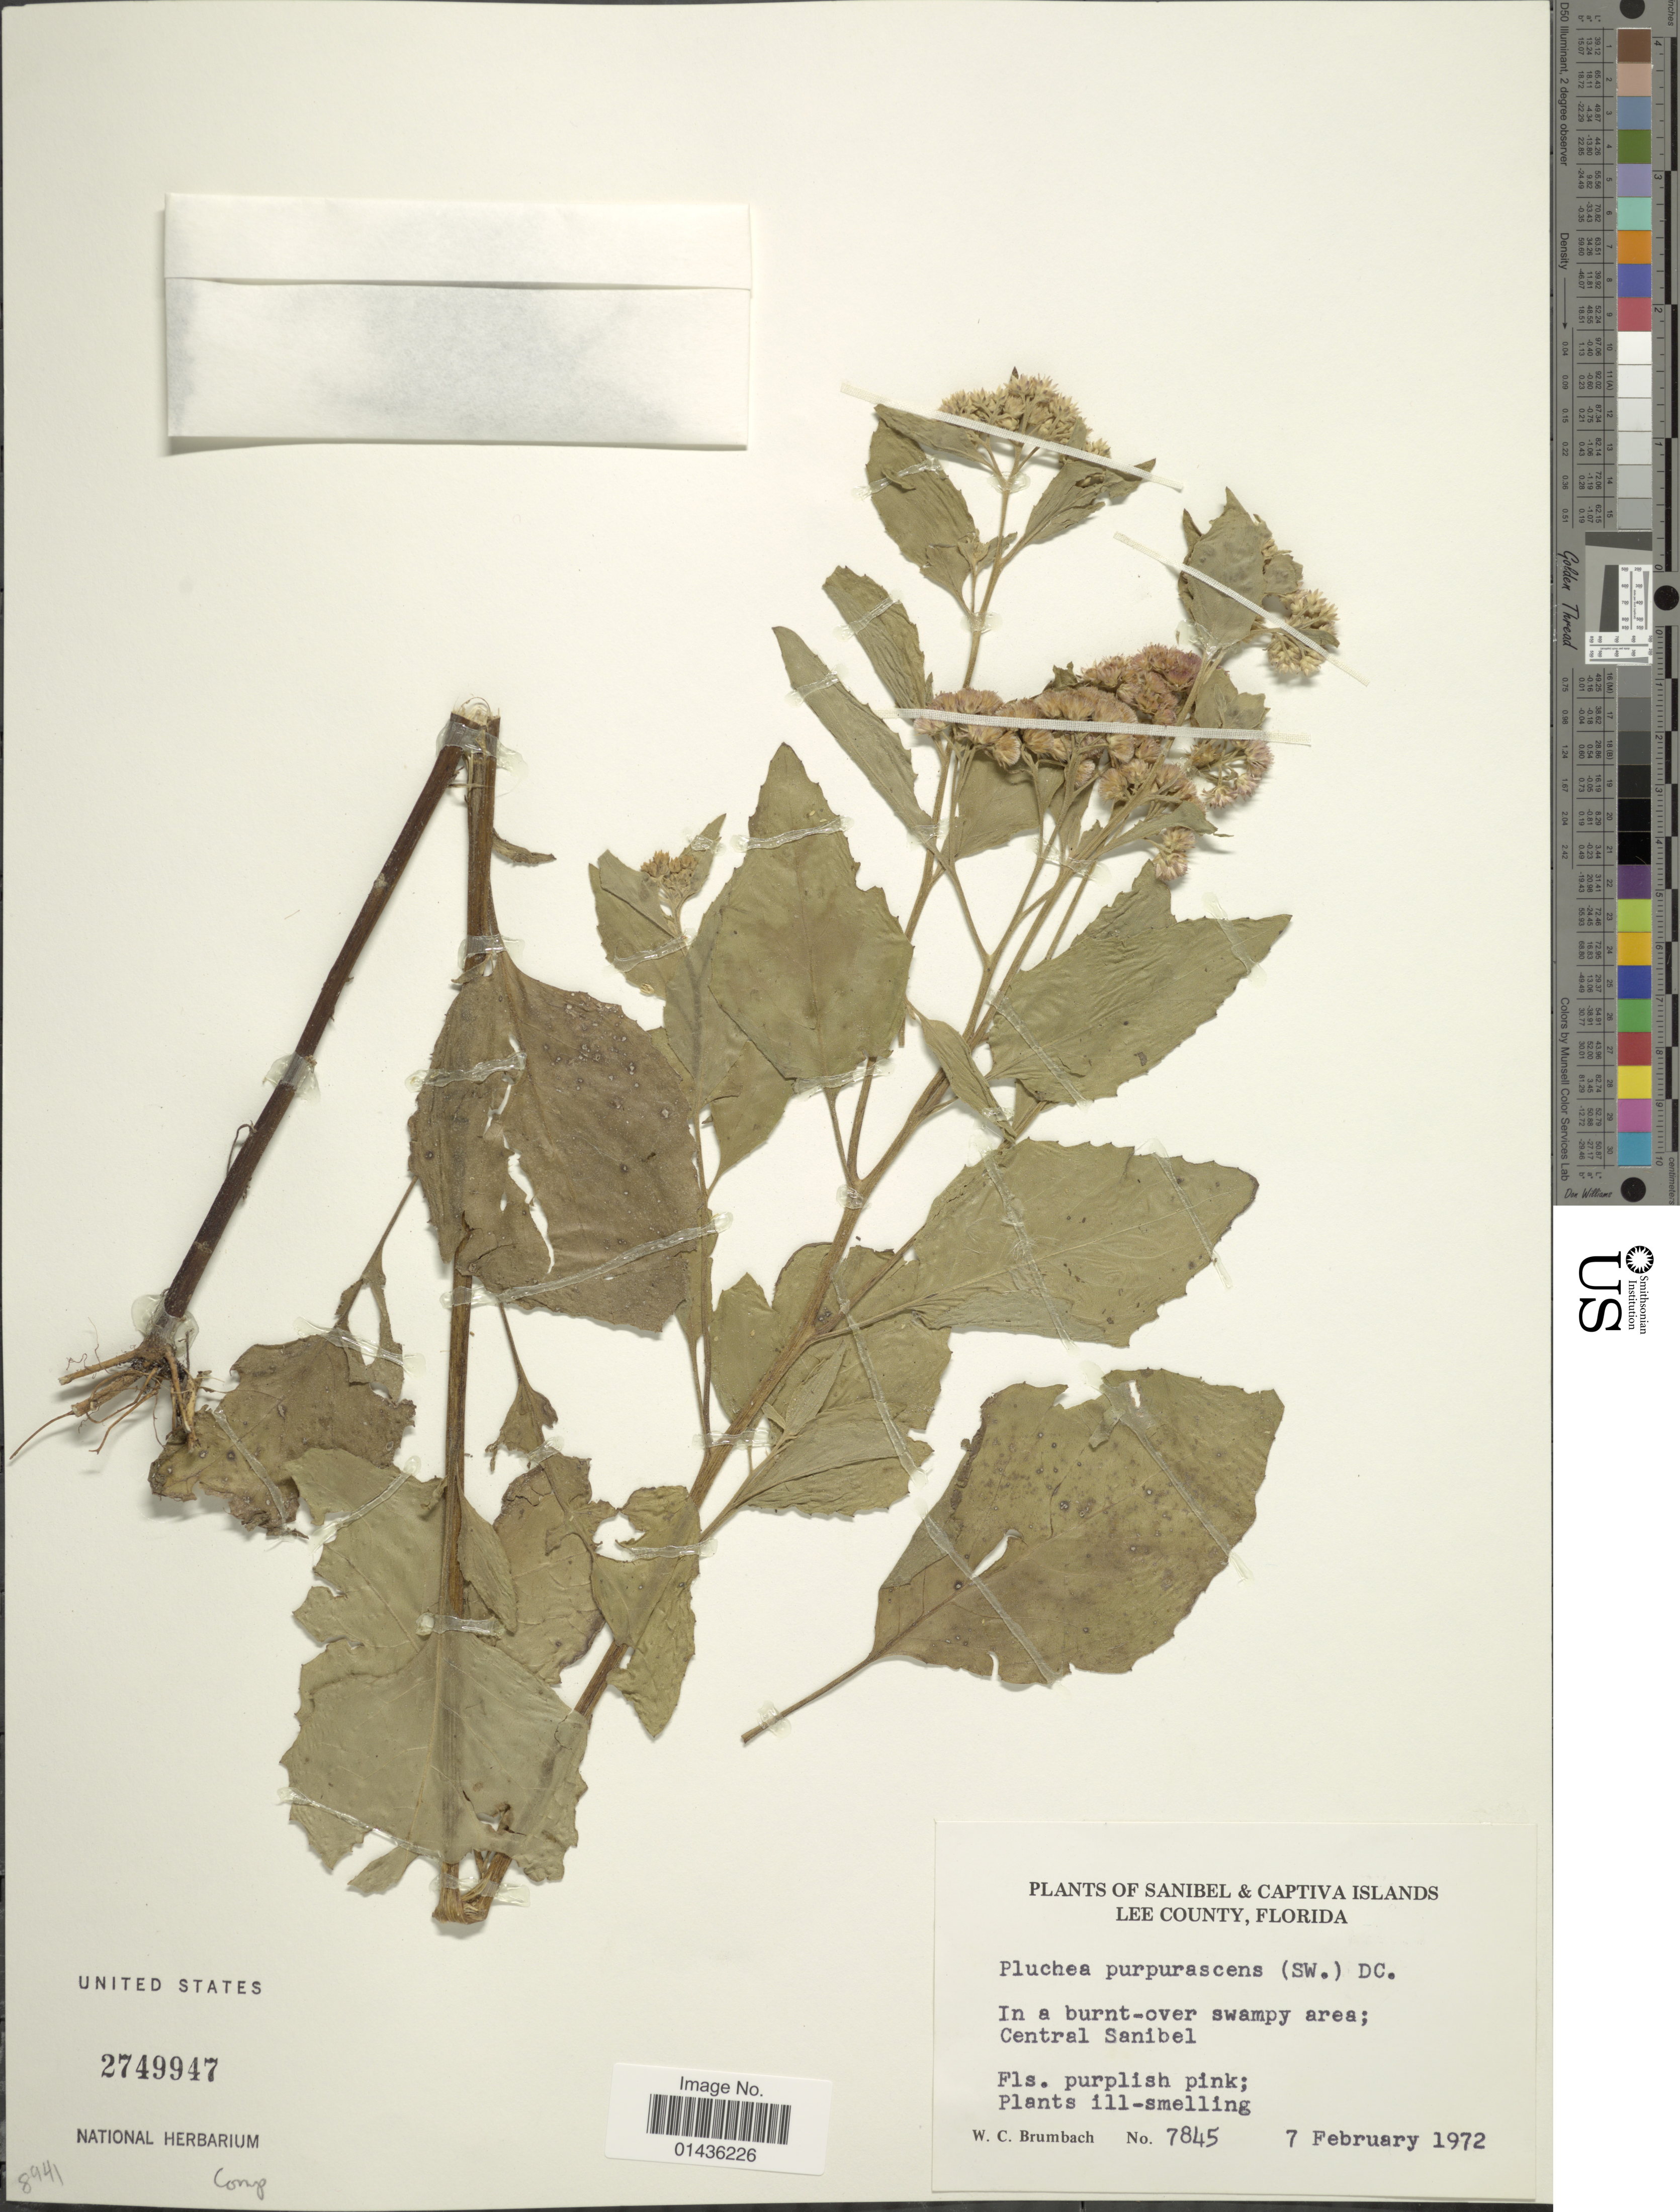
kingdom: Plantae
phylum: Tracheophyta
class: Magnoliopsida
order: Asterales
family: Asteraceae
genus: Pluchea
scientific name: Pluchea odorata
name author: (L.) Cass.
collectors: W. C. Brumbach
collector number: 7845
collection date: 1972-02-07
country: United States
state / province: Florida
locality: Sanibel & Captiva Islands, Lee County, Central Sanibel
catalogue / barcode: US 2749947